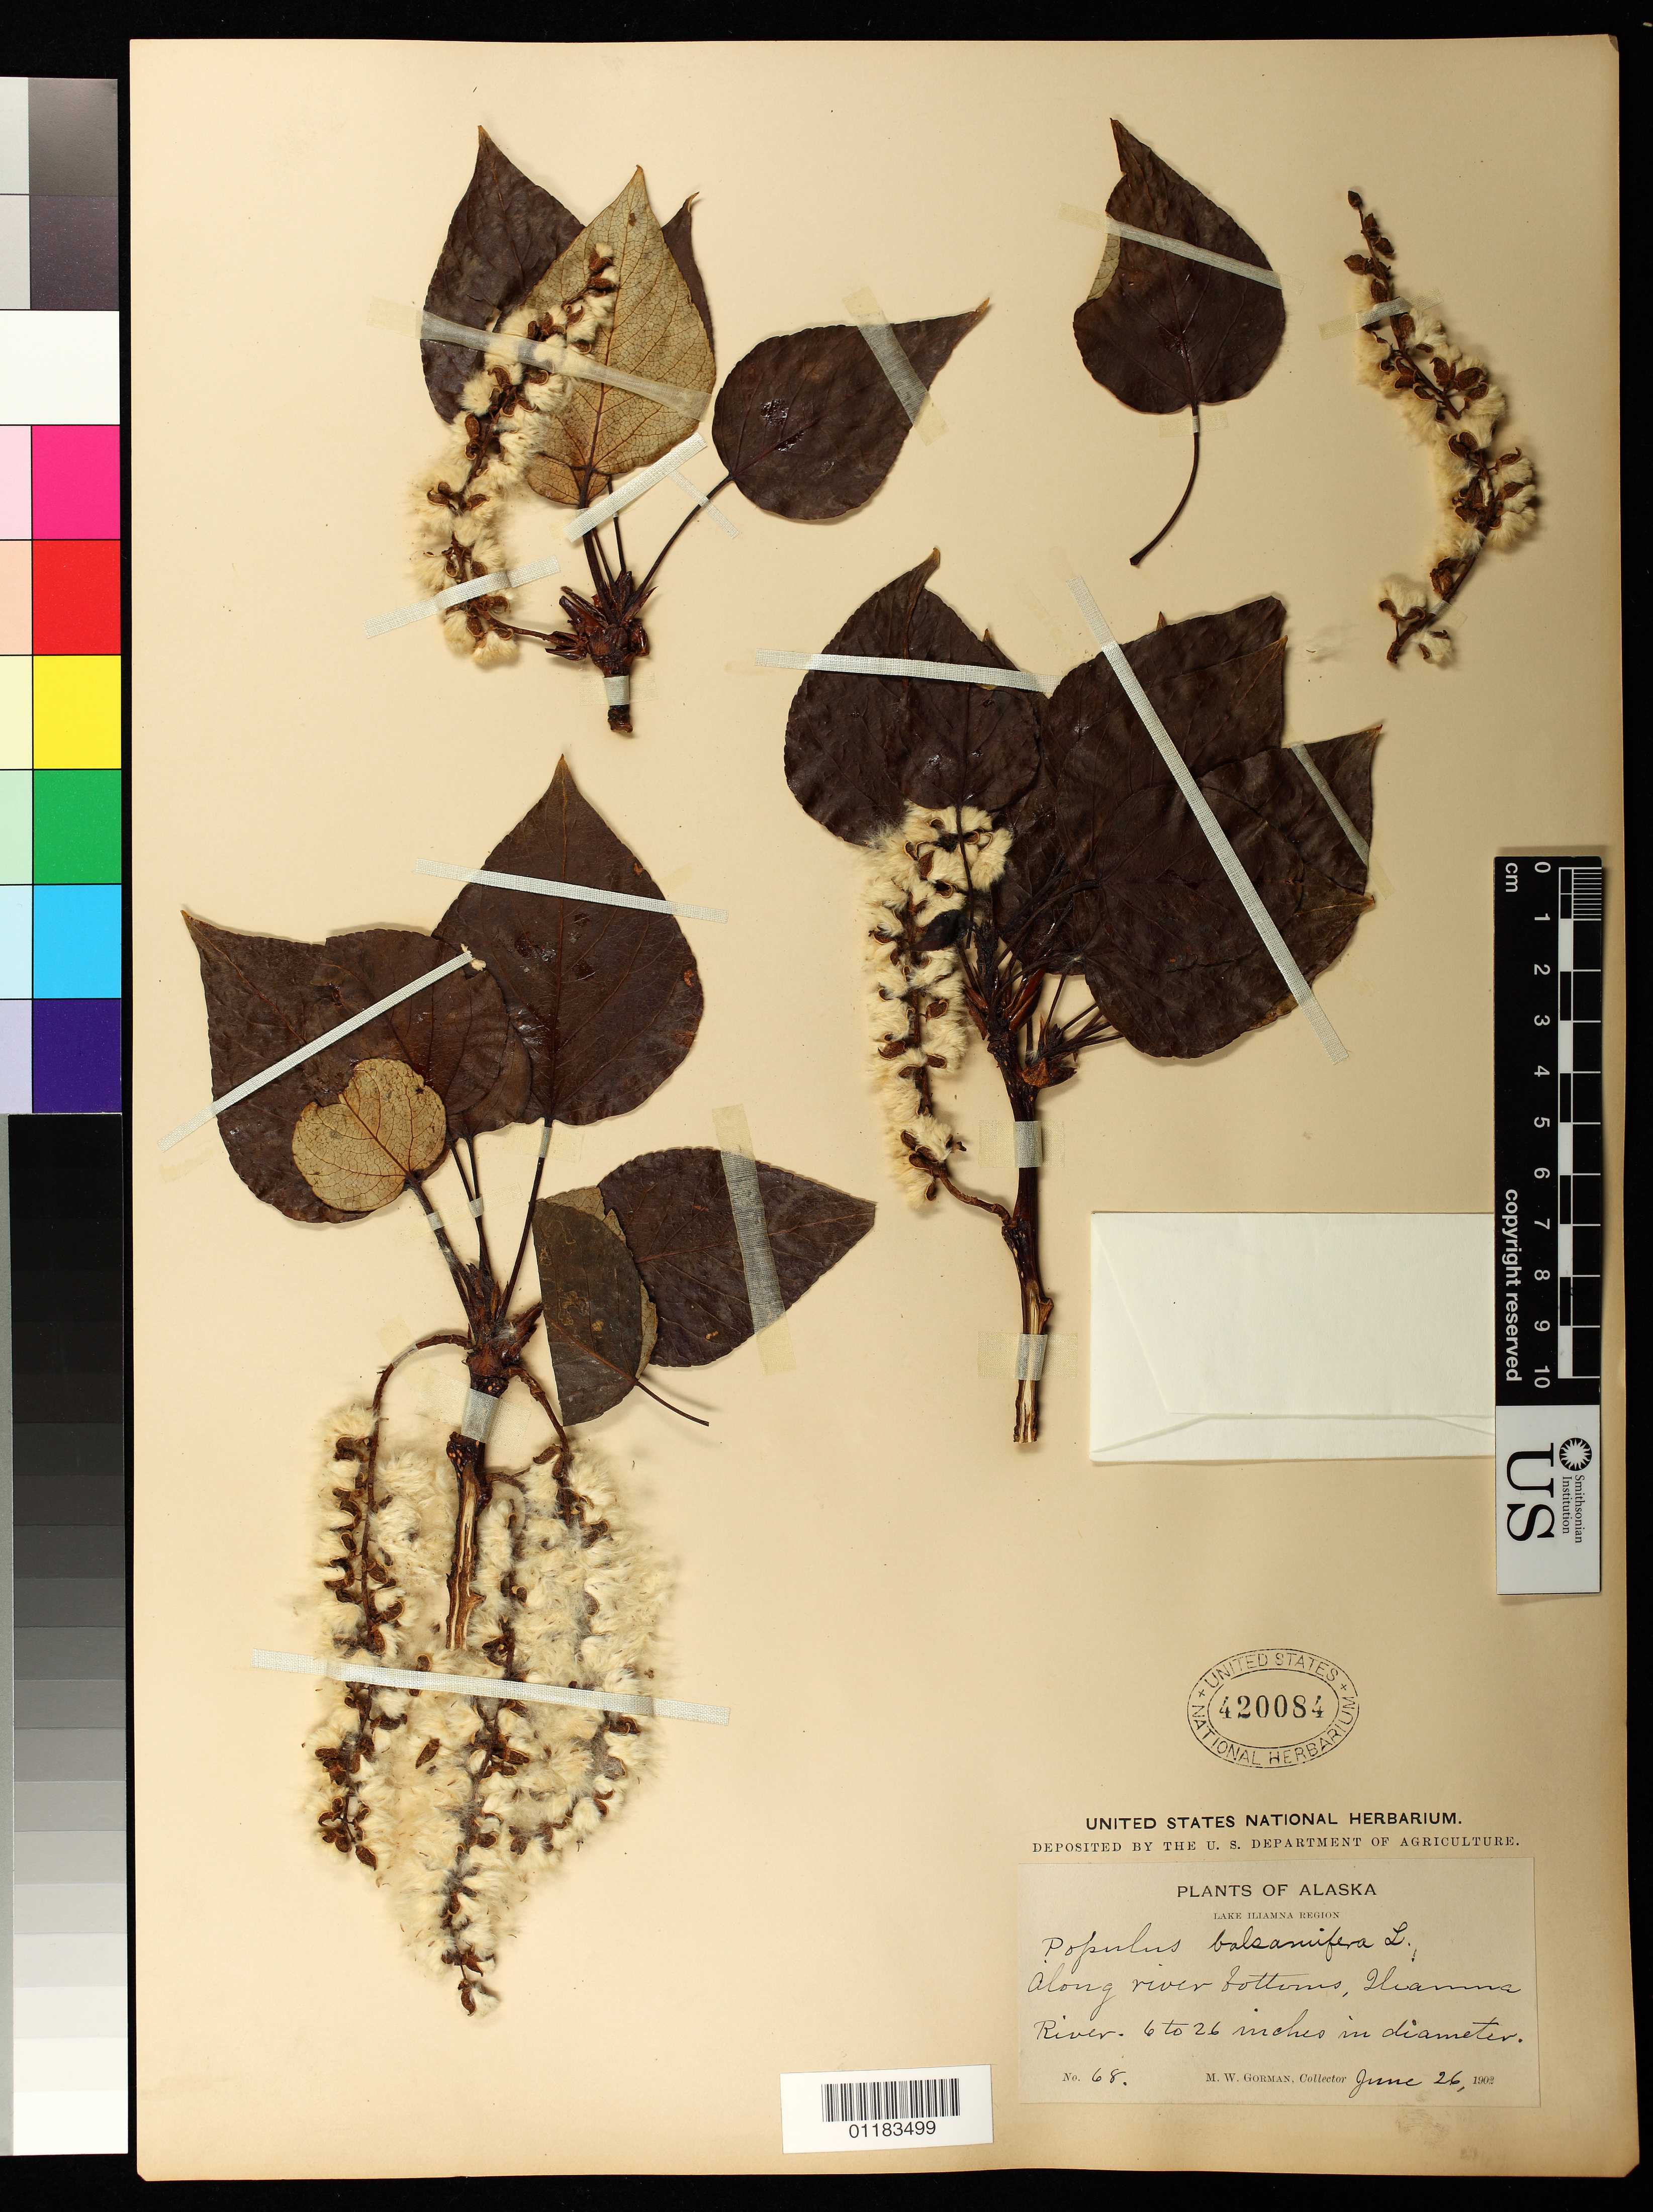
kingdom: Plantae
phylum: Tracheophyta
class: Magnoliopsida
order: Malpighiales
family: Salicaceae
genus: Populus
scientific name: Populus balsamifera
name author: L.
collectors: M. W. Gorman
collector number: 68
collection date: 1902-06-26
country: United States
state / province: Alaska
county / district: Lake and Peninsula Borough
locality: Along river bottoms, Iliamna River.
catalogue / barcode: US 420084